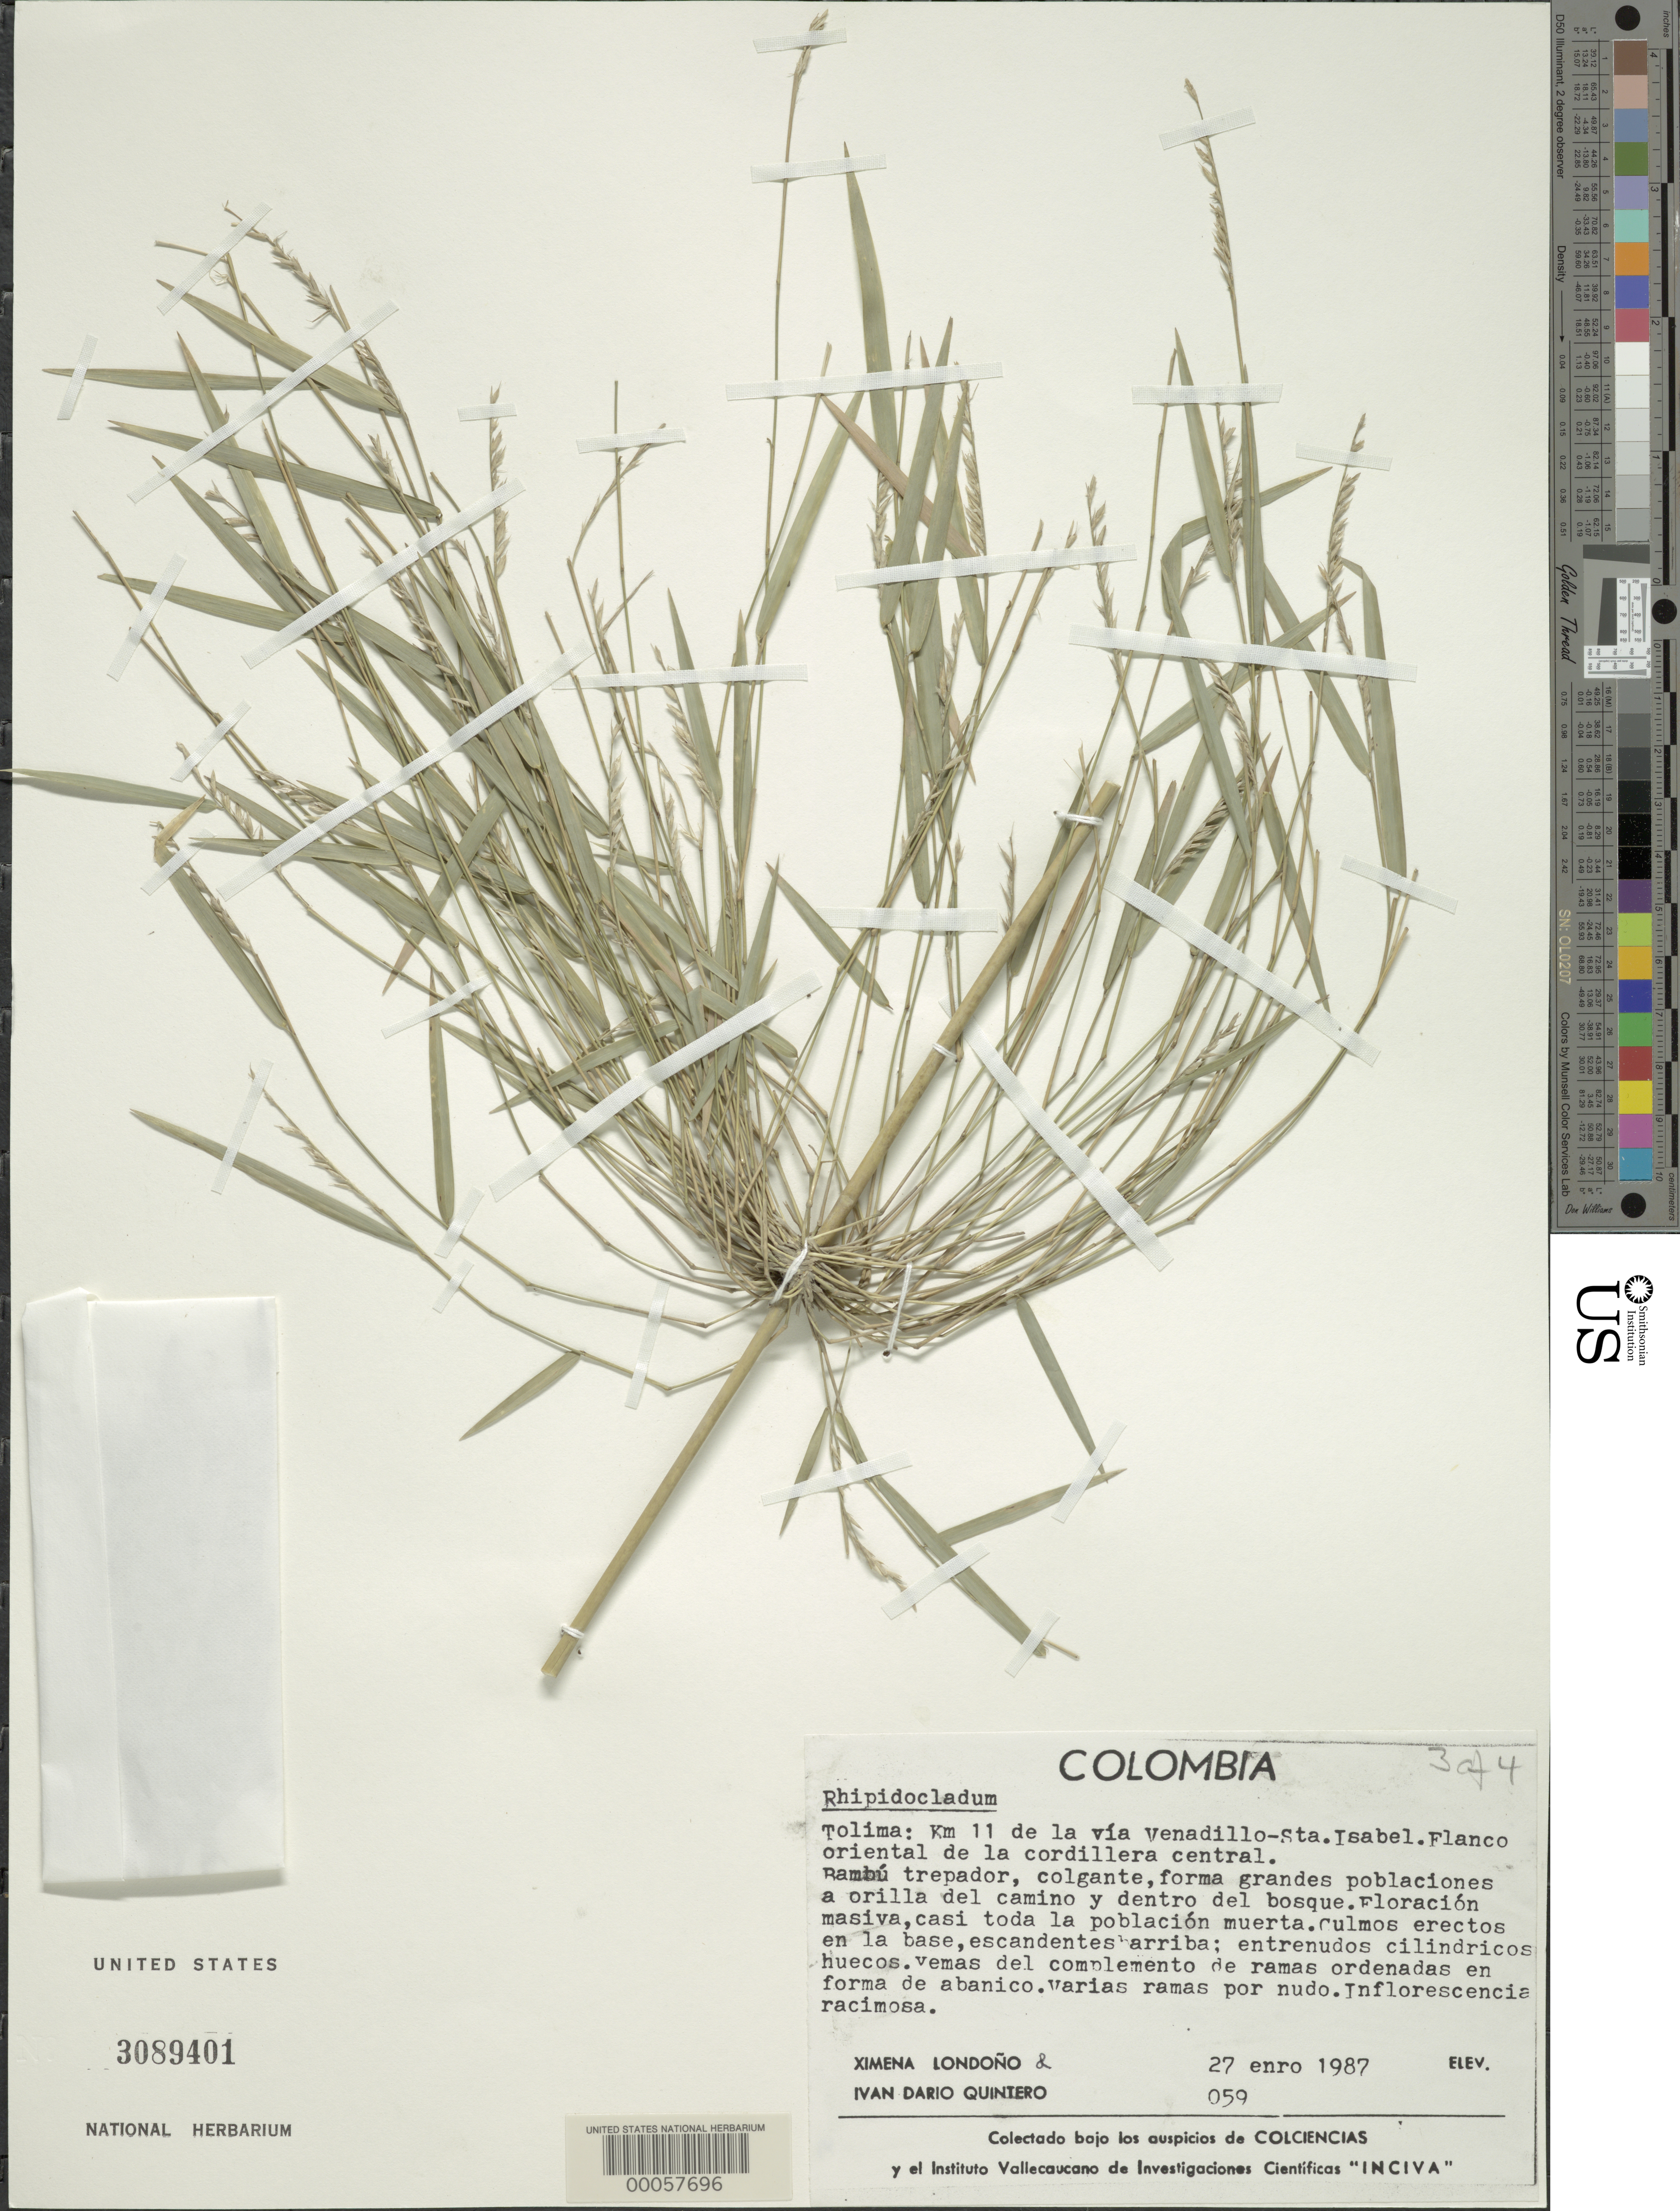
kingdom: Plantae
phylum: Tracheophyta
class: Liliopsida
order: Poales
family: Poaceae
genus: Rhipidocladum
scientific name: Rhipidocladum sp.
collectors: X. Londoño & I. Quintero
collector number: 59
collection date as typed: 27 Jan 1987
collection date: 1987-01-27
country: Colombia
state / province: Tolima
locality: Km 11 of the Venadillo-Sta. Isabel road, on the eastern side of the Central mountain range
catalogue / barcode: US 3089401